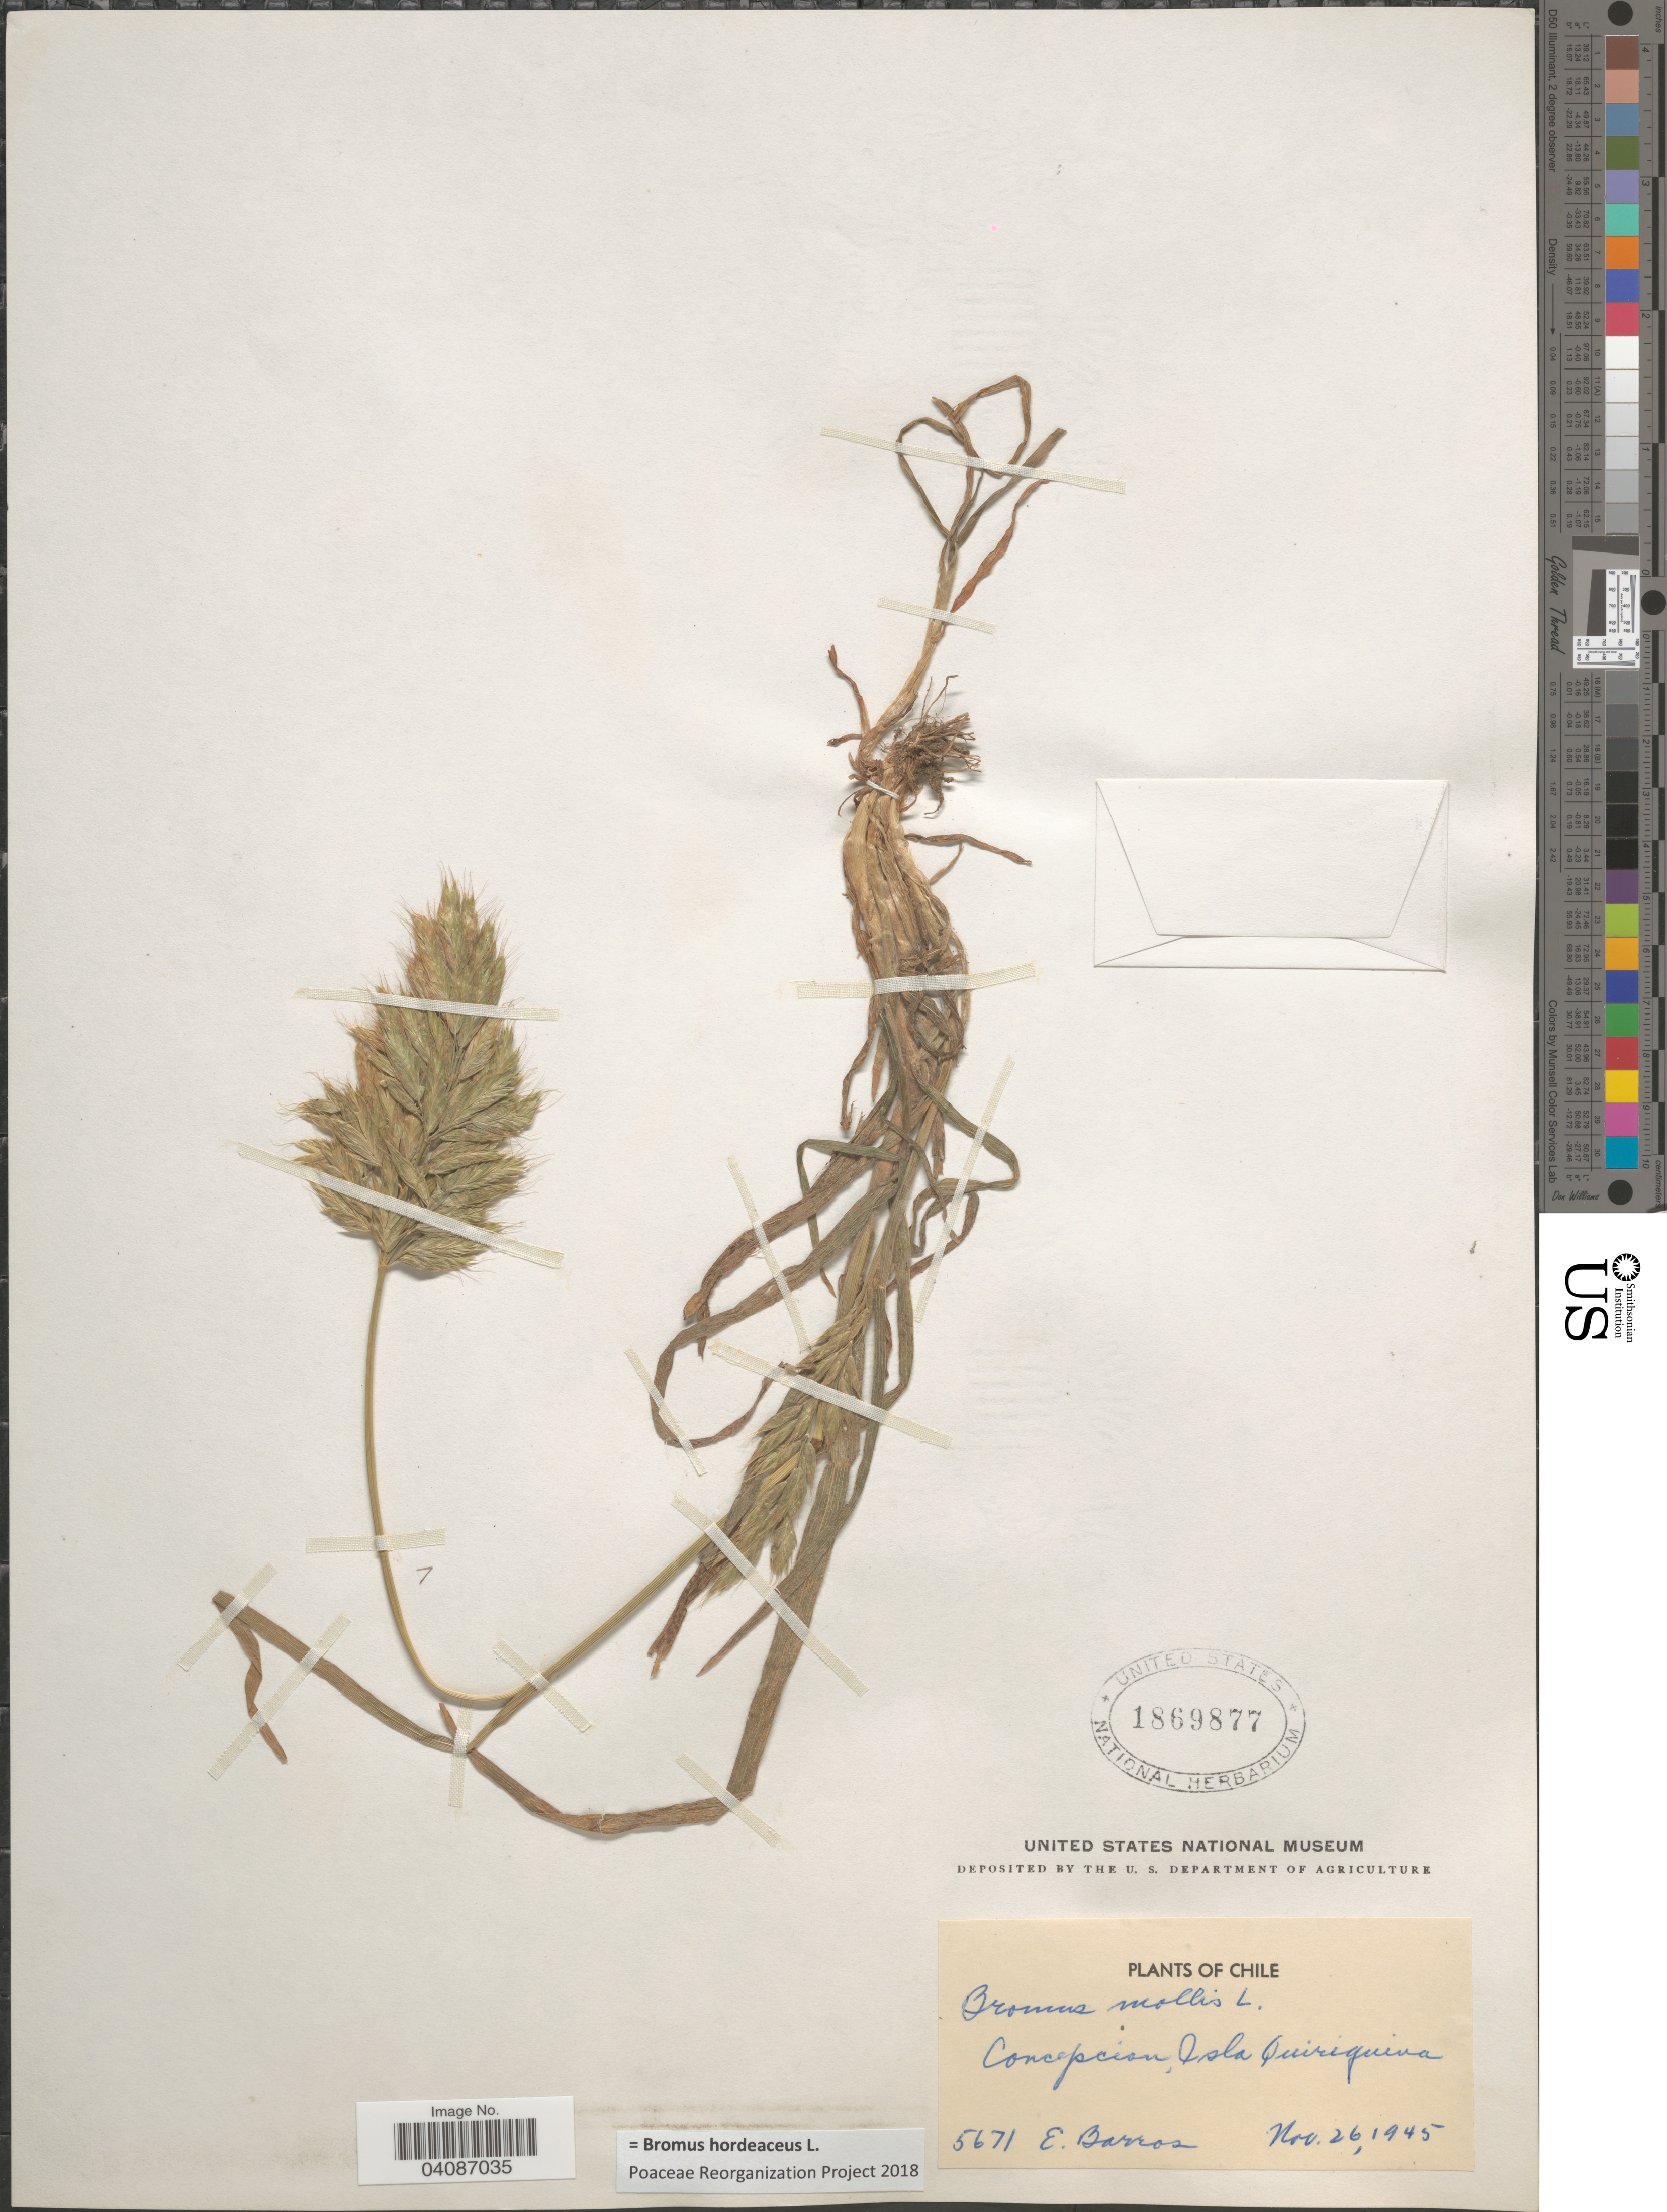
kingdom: Plantae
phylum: Tracheophyta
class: Liliopsida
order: Poales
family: Poaceae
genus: Bromus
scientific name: Bromus hordeaceus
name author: L.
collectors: E. Barros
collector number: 5671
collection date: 1945-11-26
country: Chile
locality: Concepcion, Isla Quiriquira.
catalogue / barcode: US 1869877